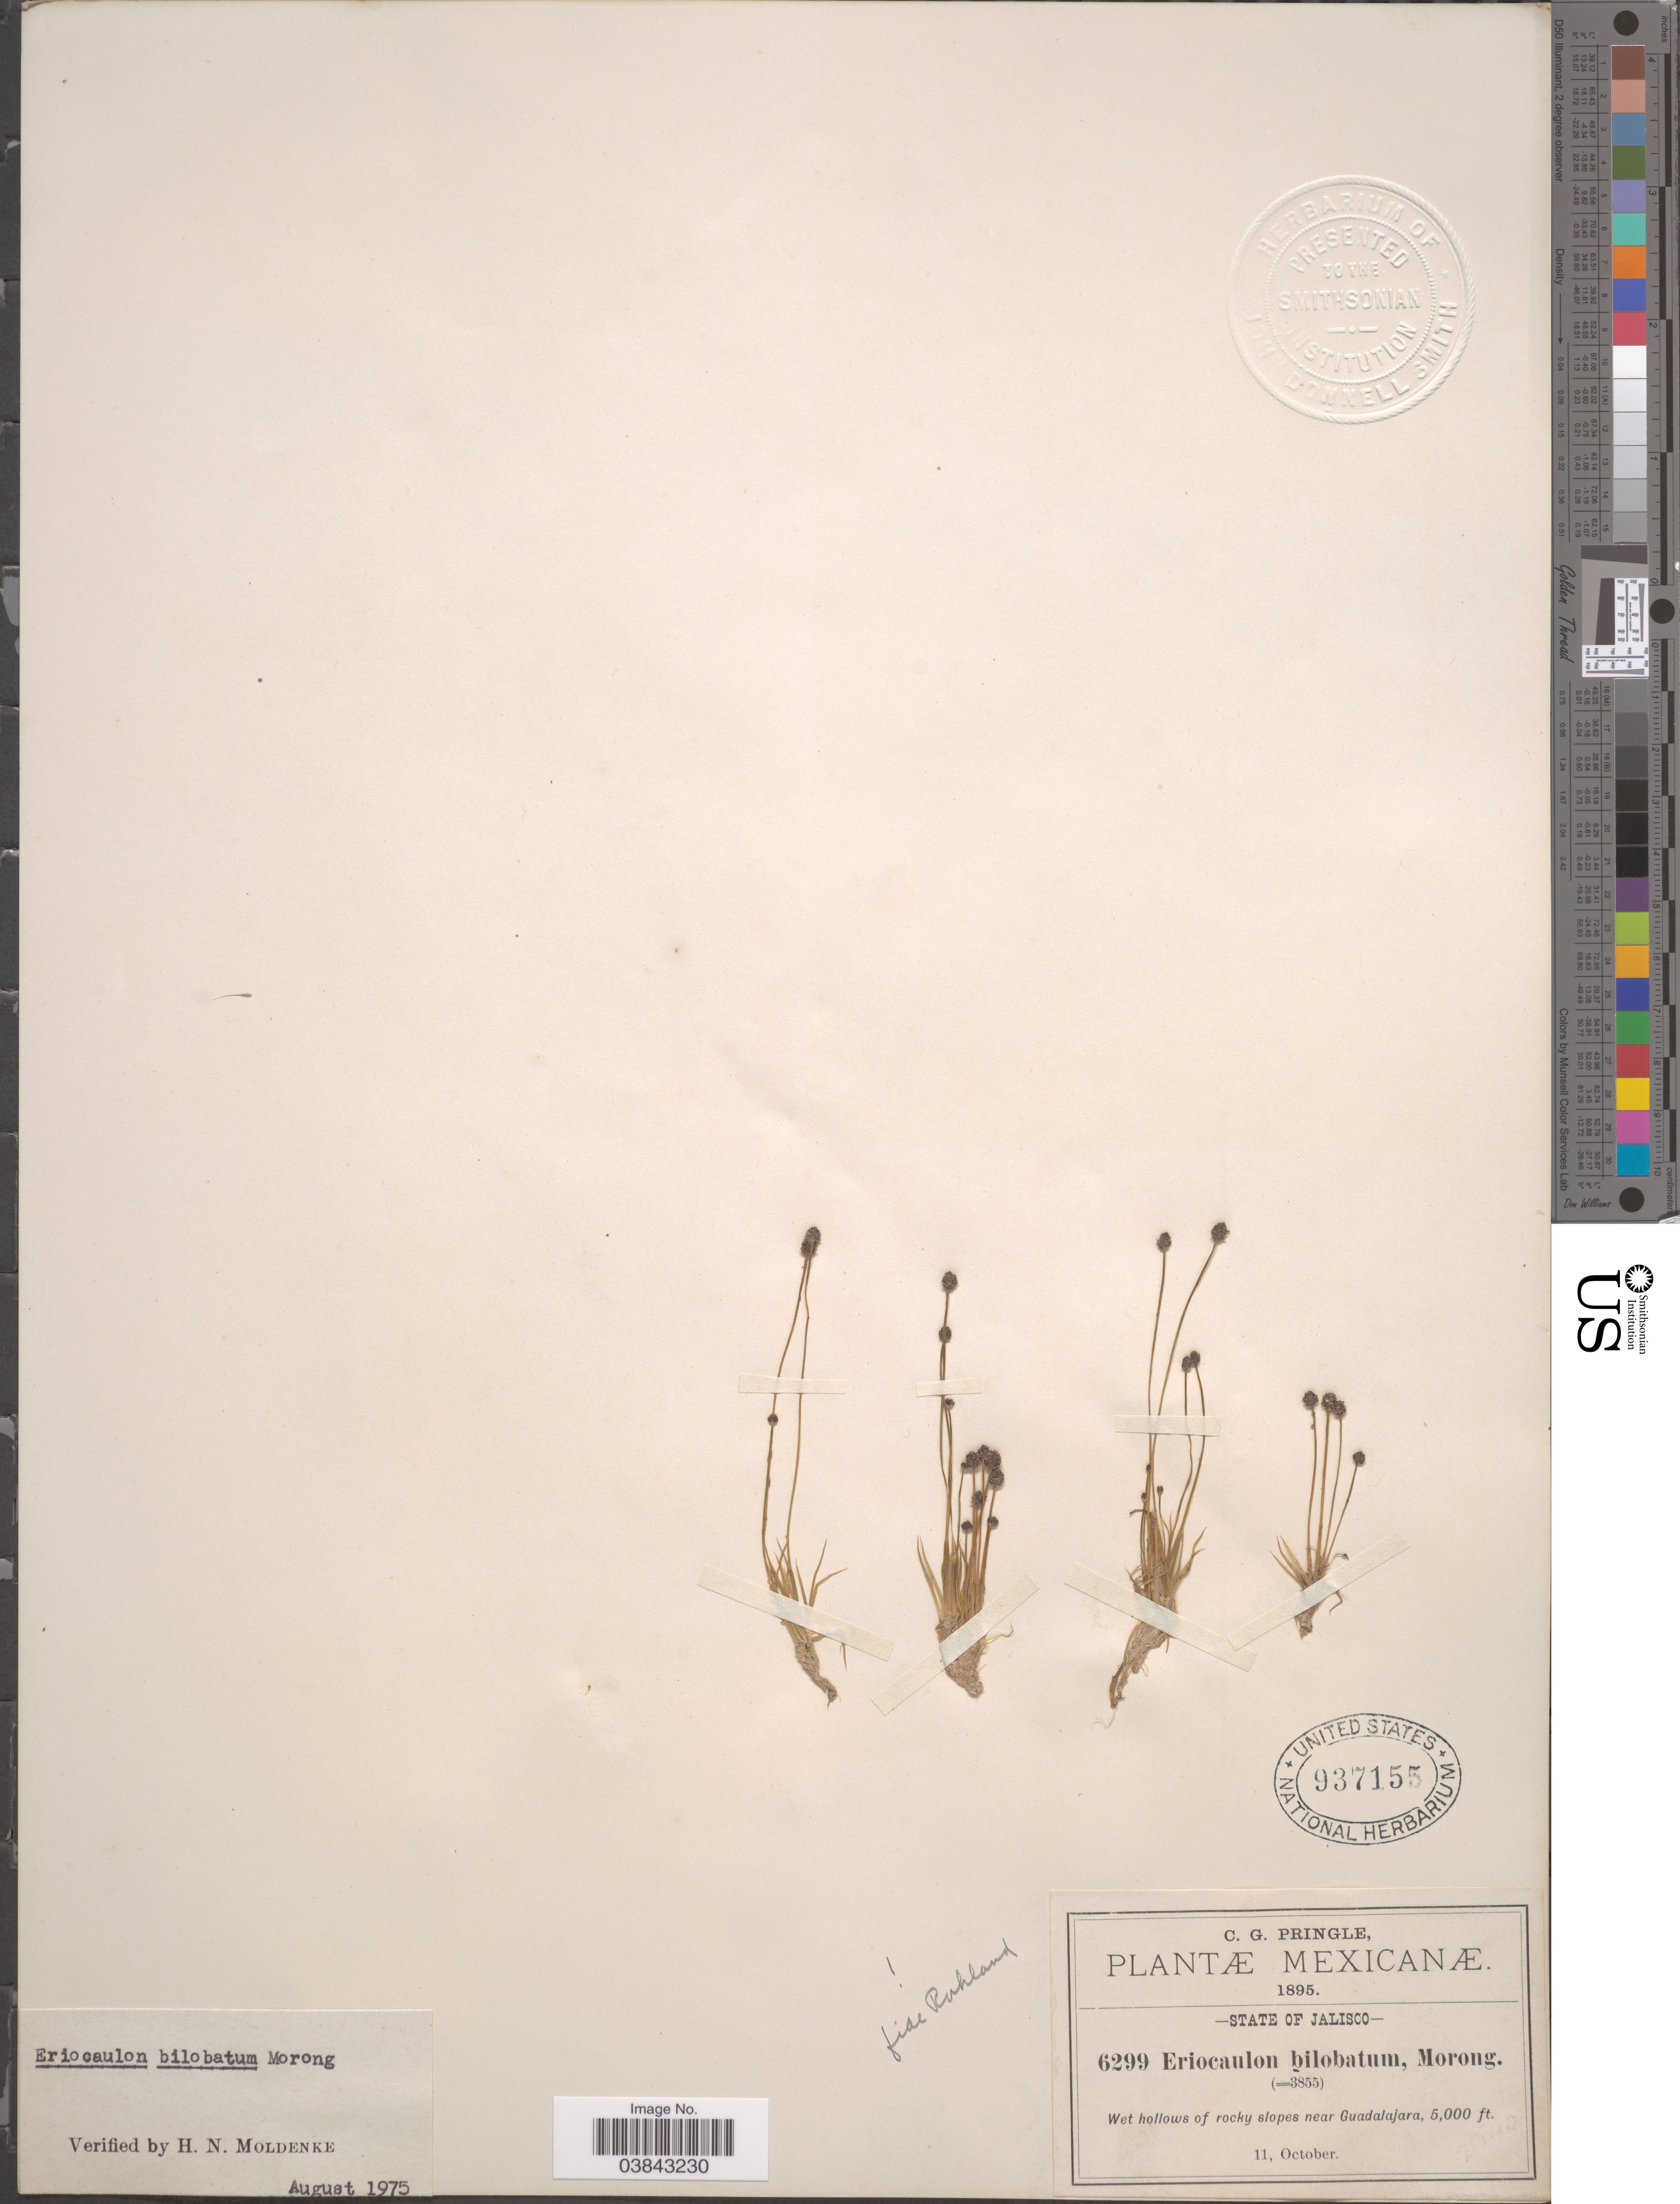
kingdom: Plantae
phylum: Tracheophyta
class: Liliopsida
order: Poales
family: Eriocaulaceae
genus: Eriocaulon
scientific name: Eriocaulon bilobatum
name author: Morong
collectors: C. G. Pringle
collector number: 6299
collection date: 1895-10-11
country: Mexico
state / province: Jalisco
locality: Near Guadalajara.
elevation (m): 1524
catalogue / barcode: US 937155